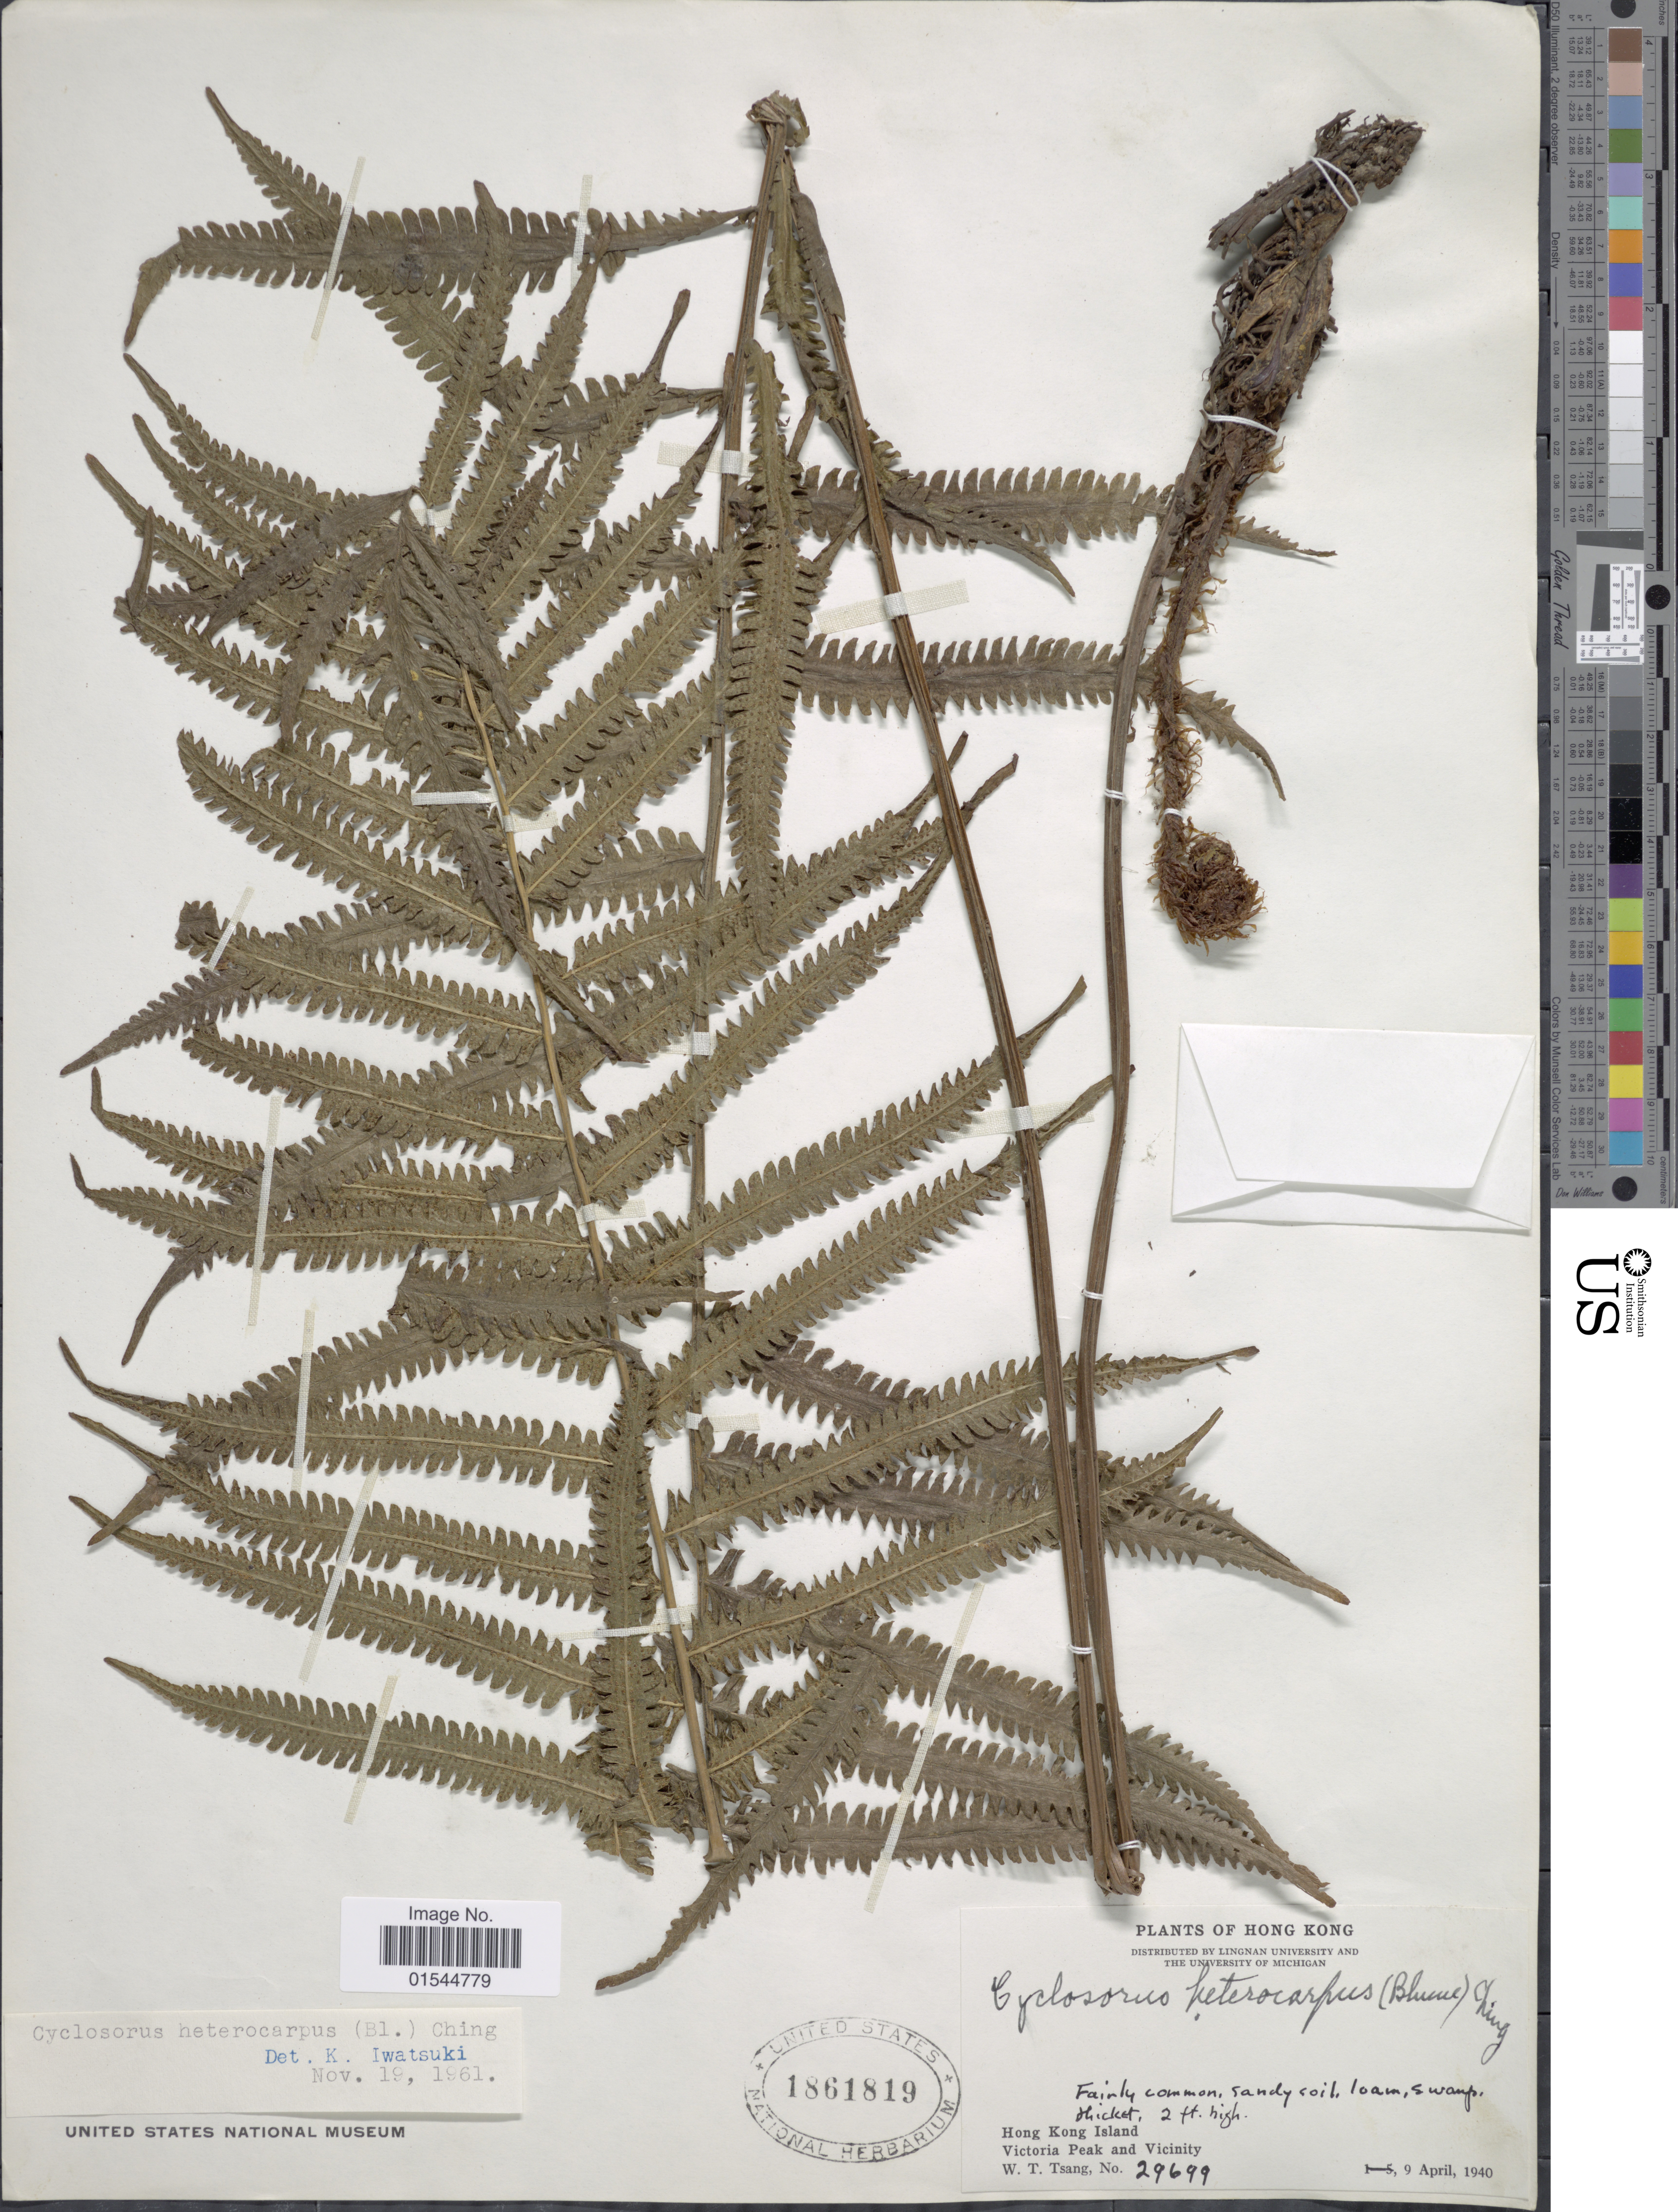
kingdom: Plantae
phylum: Tracheophyta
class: Polypodiopsida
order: Polypodiales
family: Thelypteridaceae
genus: Sphaerostephanos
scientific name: Sphaerostephanos heterocarpus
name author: (Blume) Holttum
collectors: W. T. Tsang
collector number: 29699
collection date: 1940-04-09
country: China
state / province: Hong Kong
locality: Hong Kong Island, Victoria Peak and Vicinity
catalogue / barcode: US 1861819